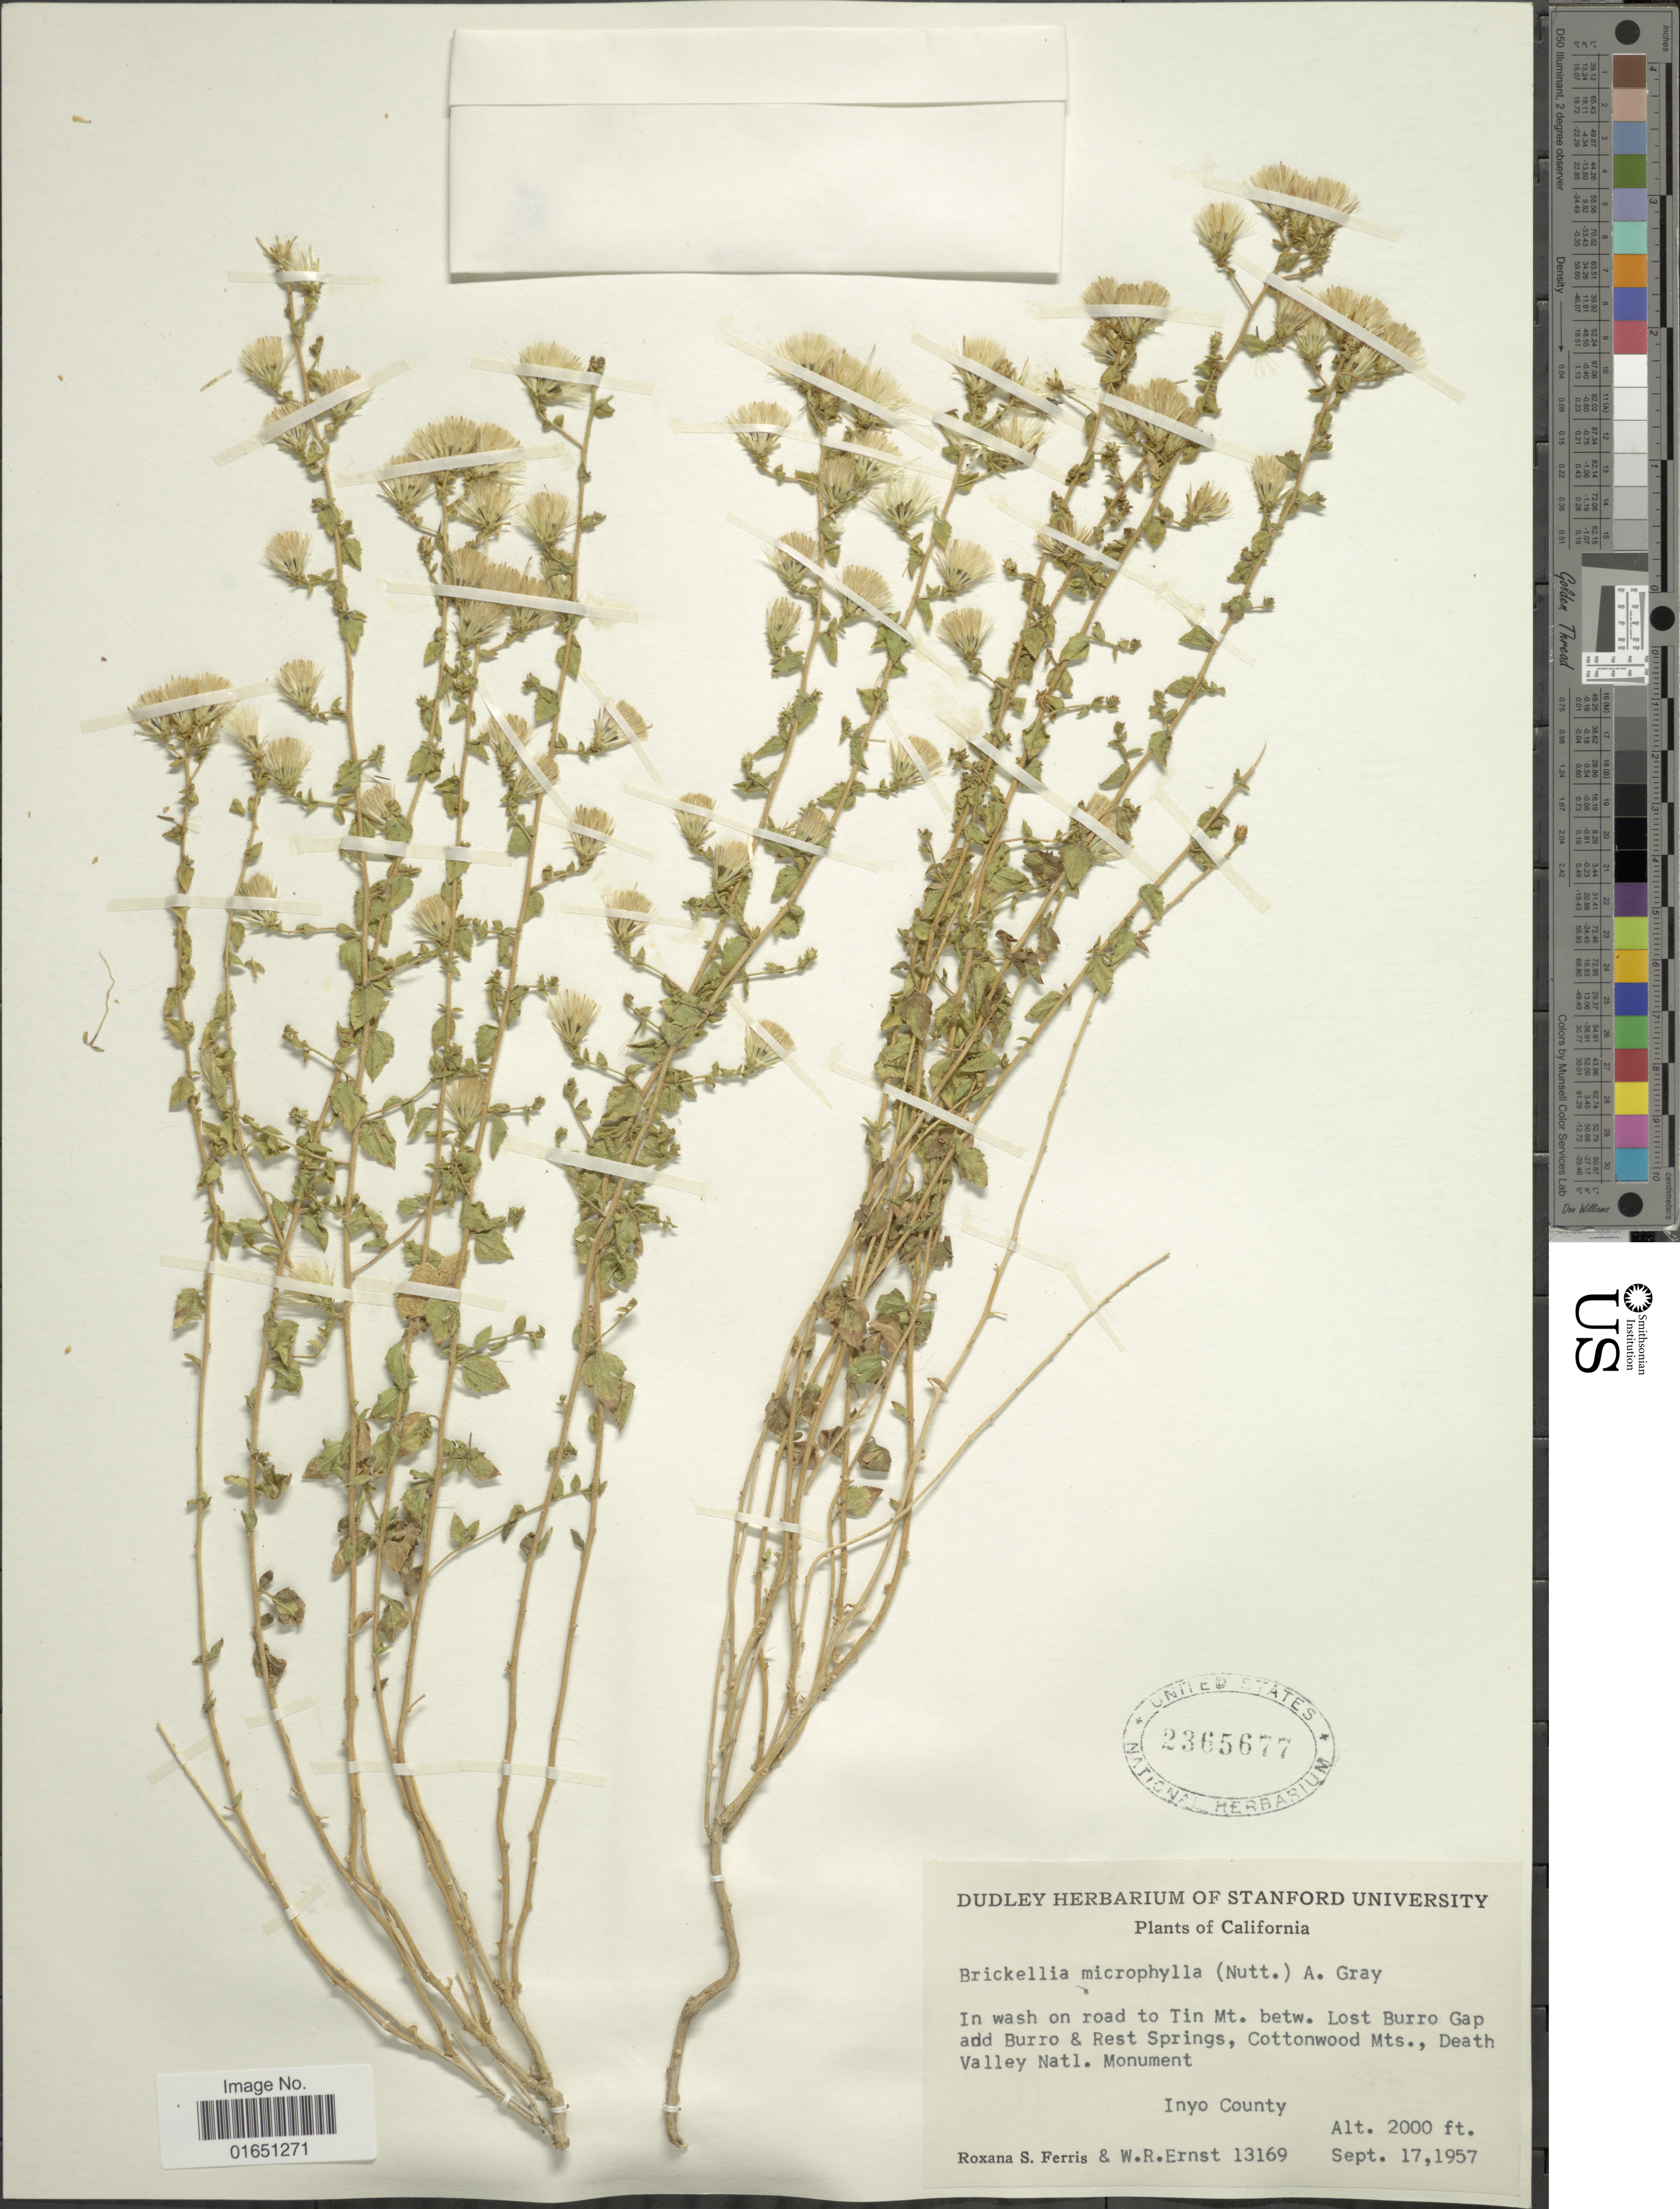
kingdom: Plantae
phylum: Tracheophyta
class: Magnoliopsida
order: Asterales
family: Asteraceae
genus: Brickellia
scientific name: Brickellia microphylla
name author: (Nutt.) A. Gray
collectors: R. S. Ferris & W. R. Ernst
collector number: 13169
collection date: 1957-09-17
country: United States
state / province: California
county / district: Inyo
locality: In wash on road to Tin Mt. betw. Lost Burro Gap and Burro & Rest Springs, Cottonwood Mts., Death Valley Natl. Monument, Inyo County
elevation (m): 610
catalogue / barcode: US 2365677